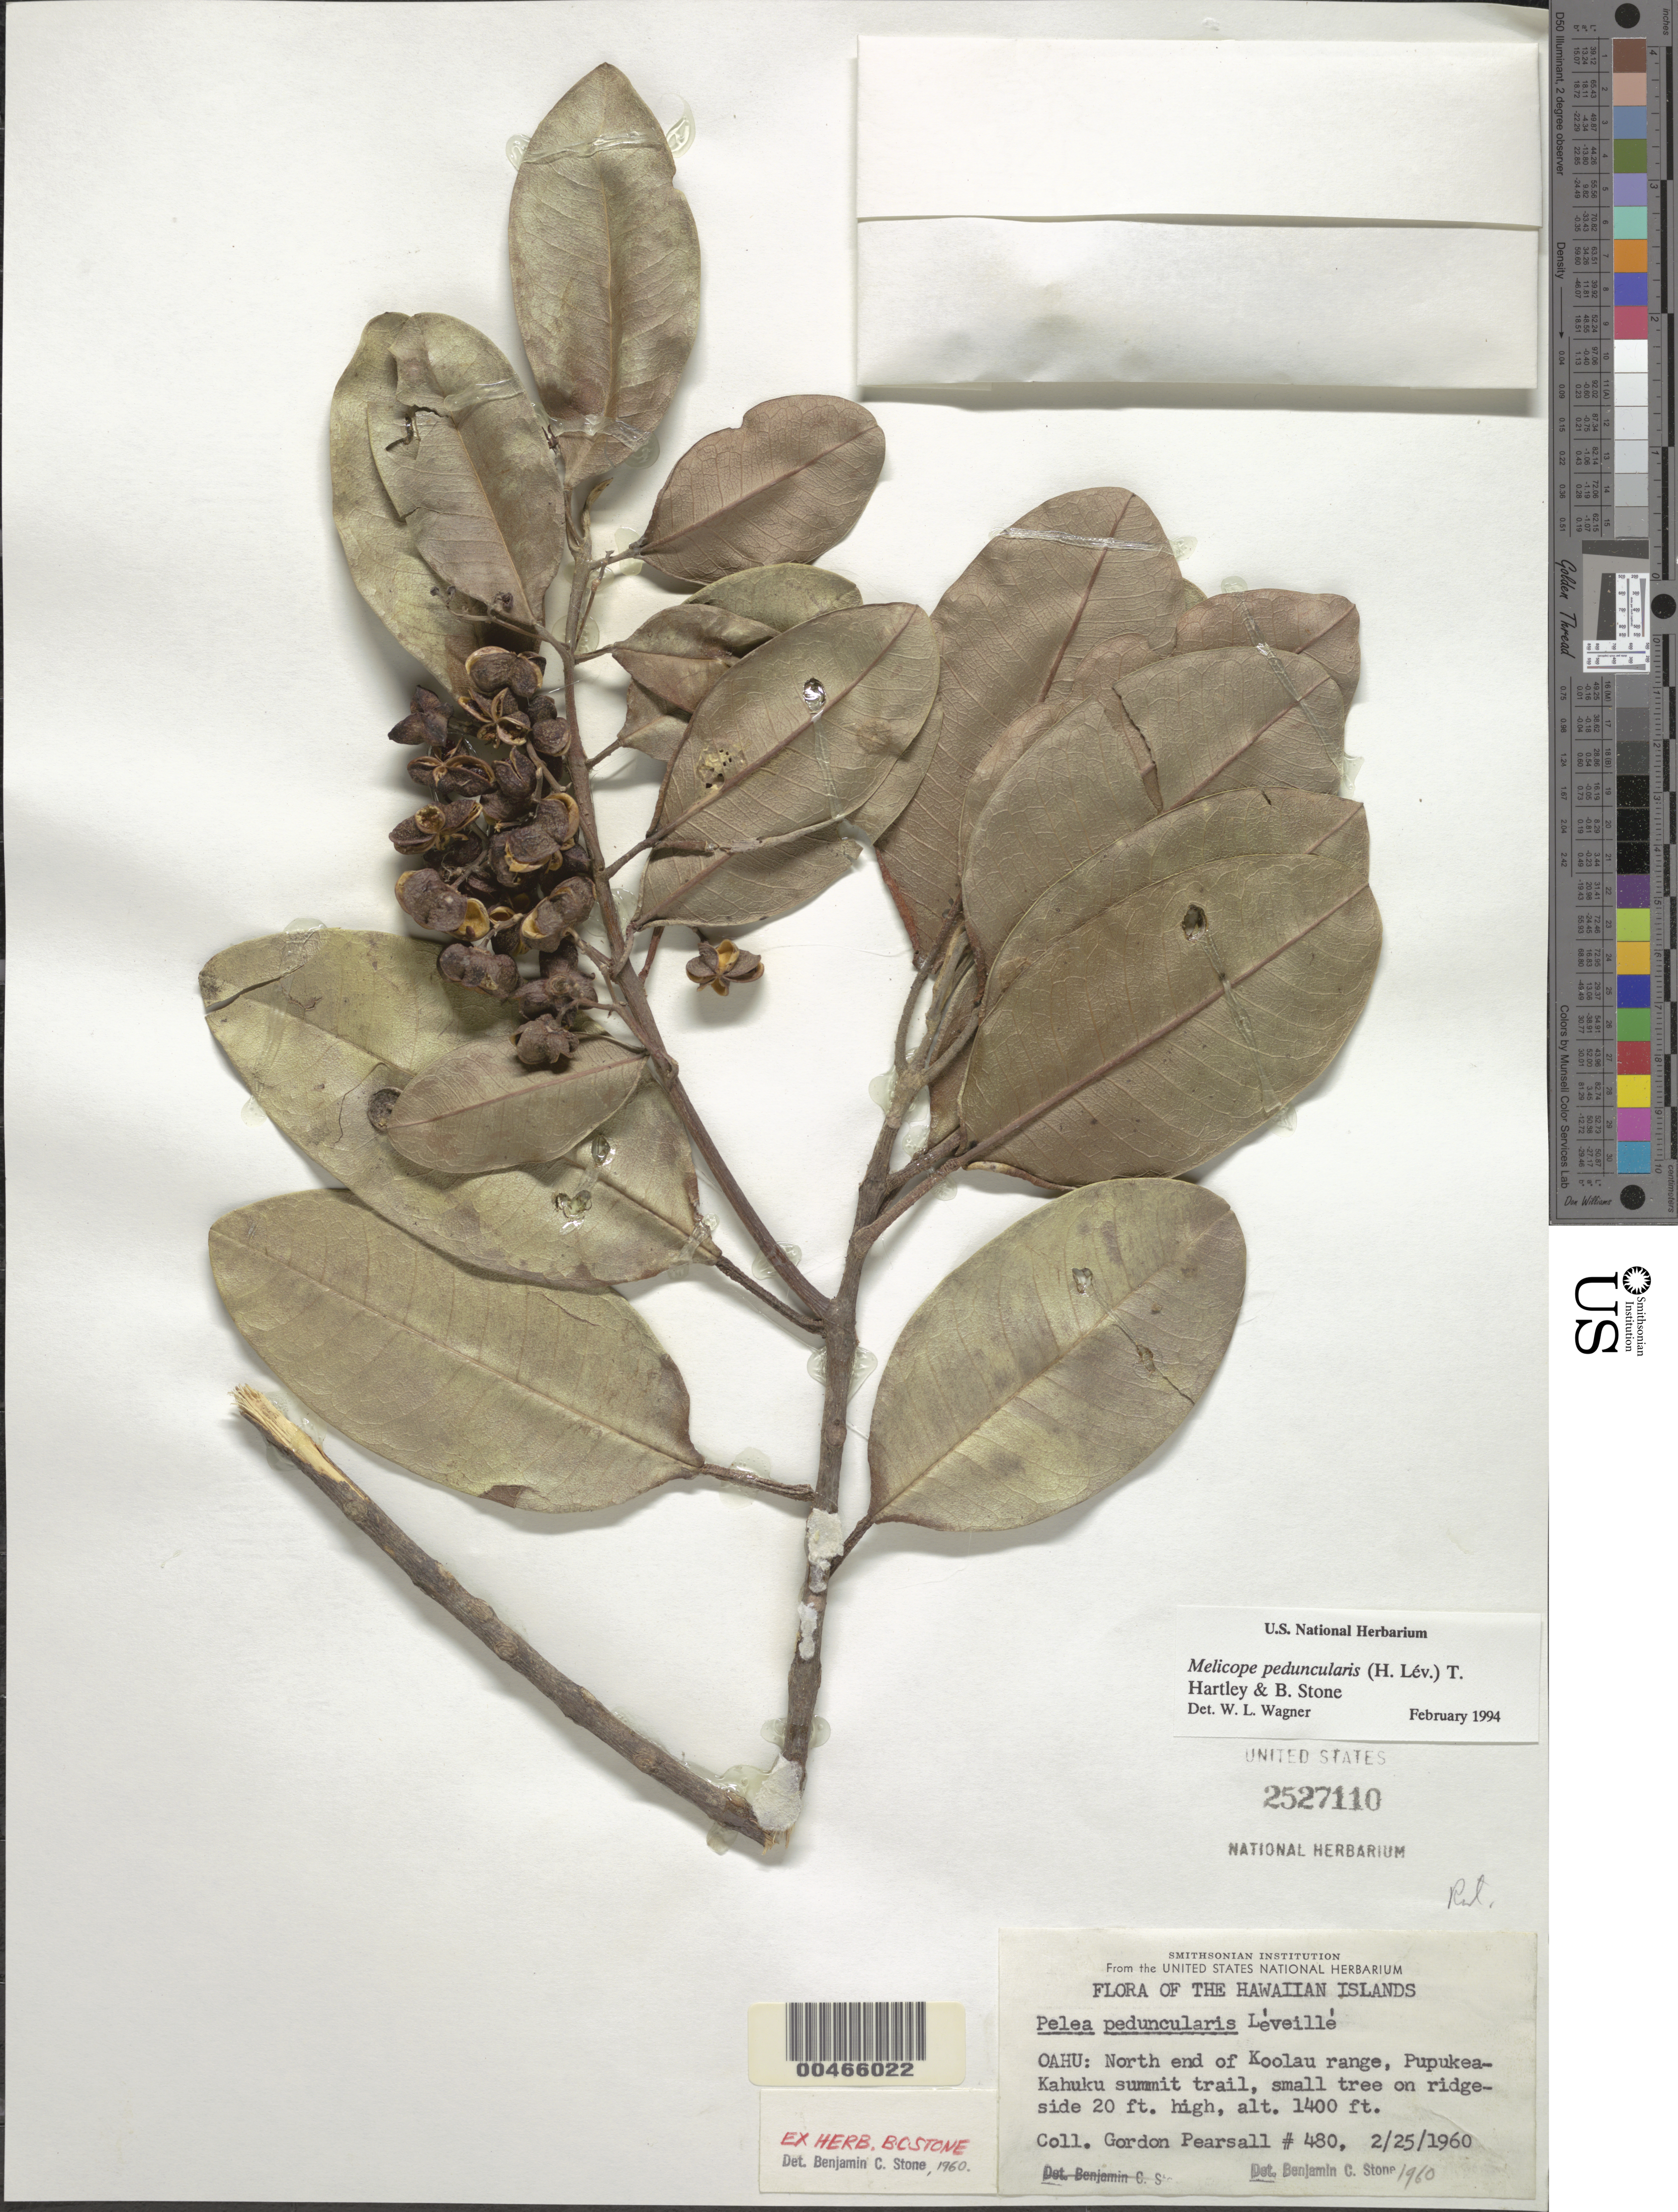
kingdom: Plantae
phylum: Tracheophyta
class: Magnoliopsida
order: Sapindales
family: Rutaceae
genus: Melicope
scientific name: Melicope peduncularis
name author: (H. Lév.) T.G. Hartley & B.C. Stone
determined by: Wagner, W. L., (BOT), Smithsonian Institution - National Museum of Natural History (UNITED STATES)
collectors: G. Pearsall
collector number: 480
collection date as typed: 25 Feb 1960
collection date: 1960-02-25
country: United States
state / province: Hawaii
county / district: Honolulu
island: Oahu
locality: N end of Koolau range, Pupukea-Kahuku summit trail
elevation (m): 427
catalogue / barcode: US 2527110